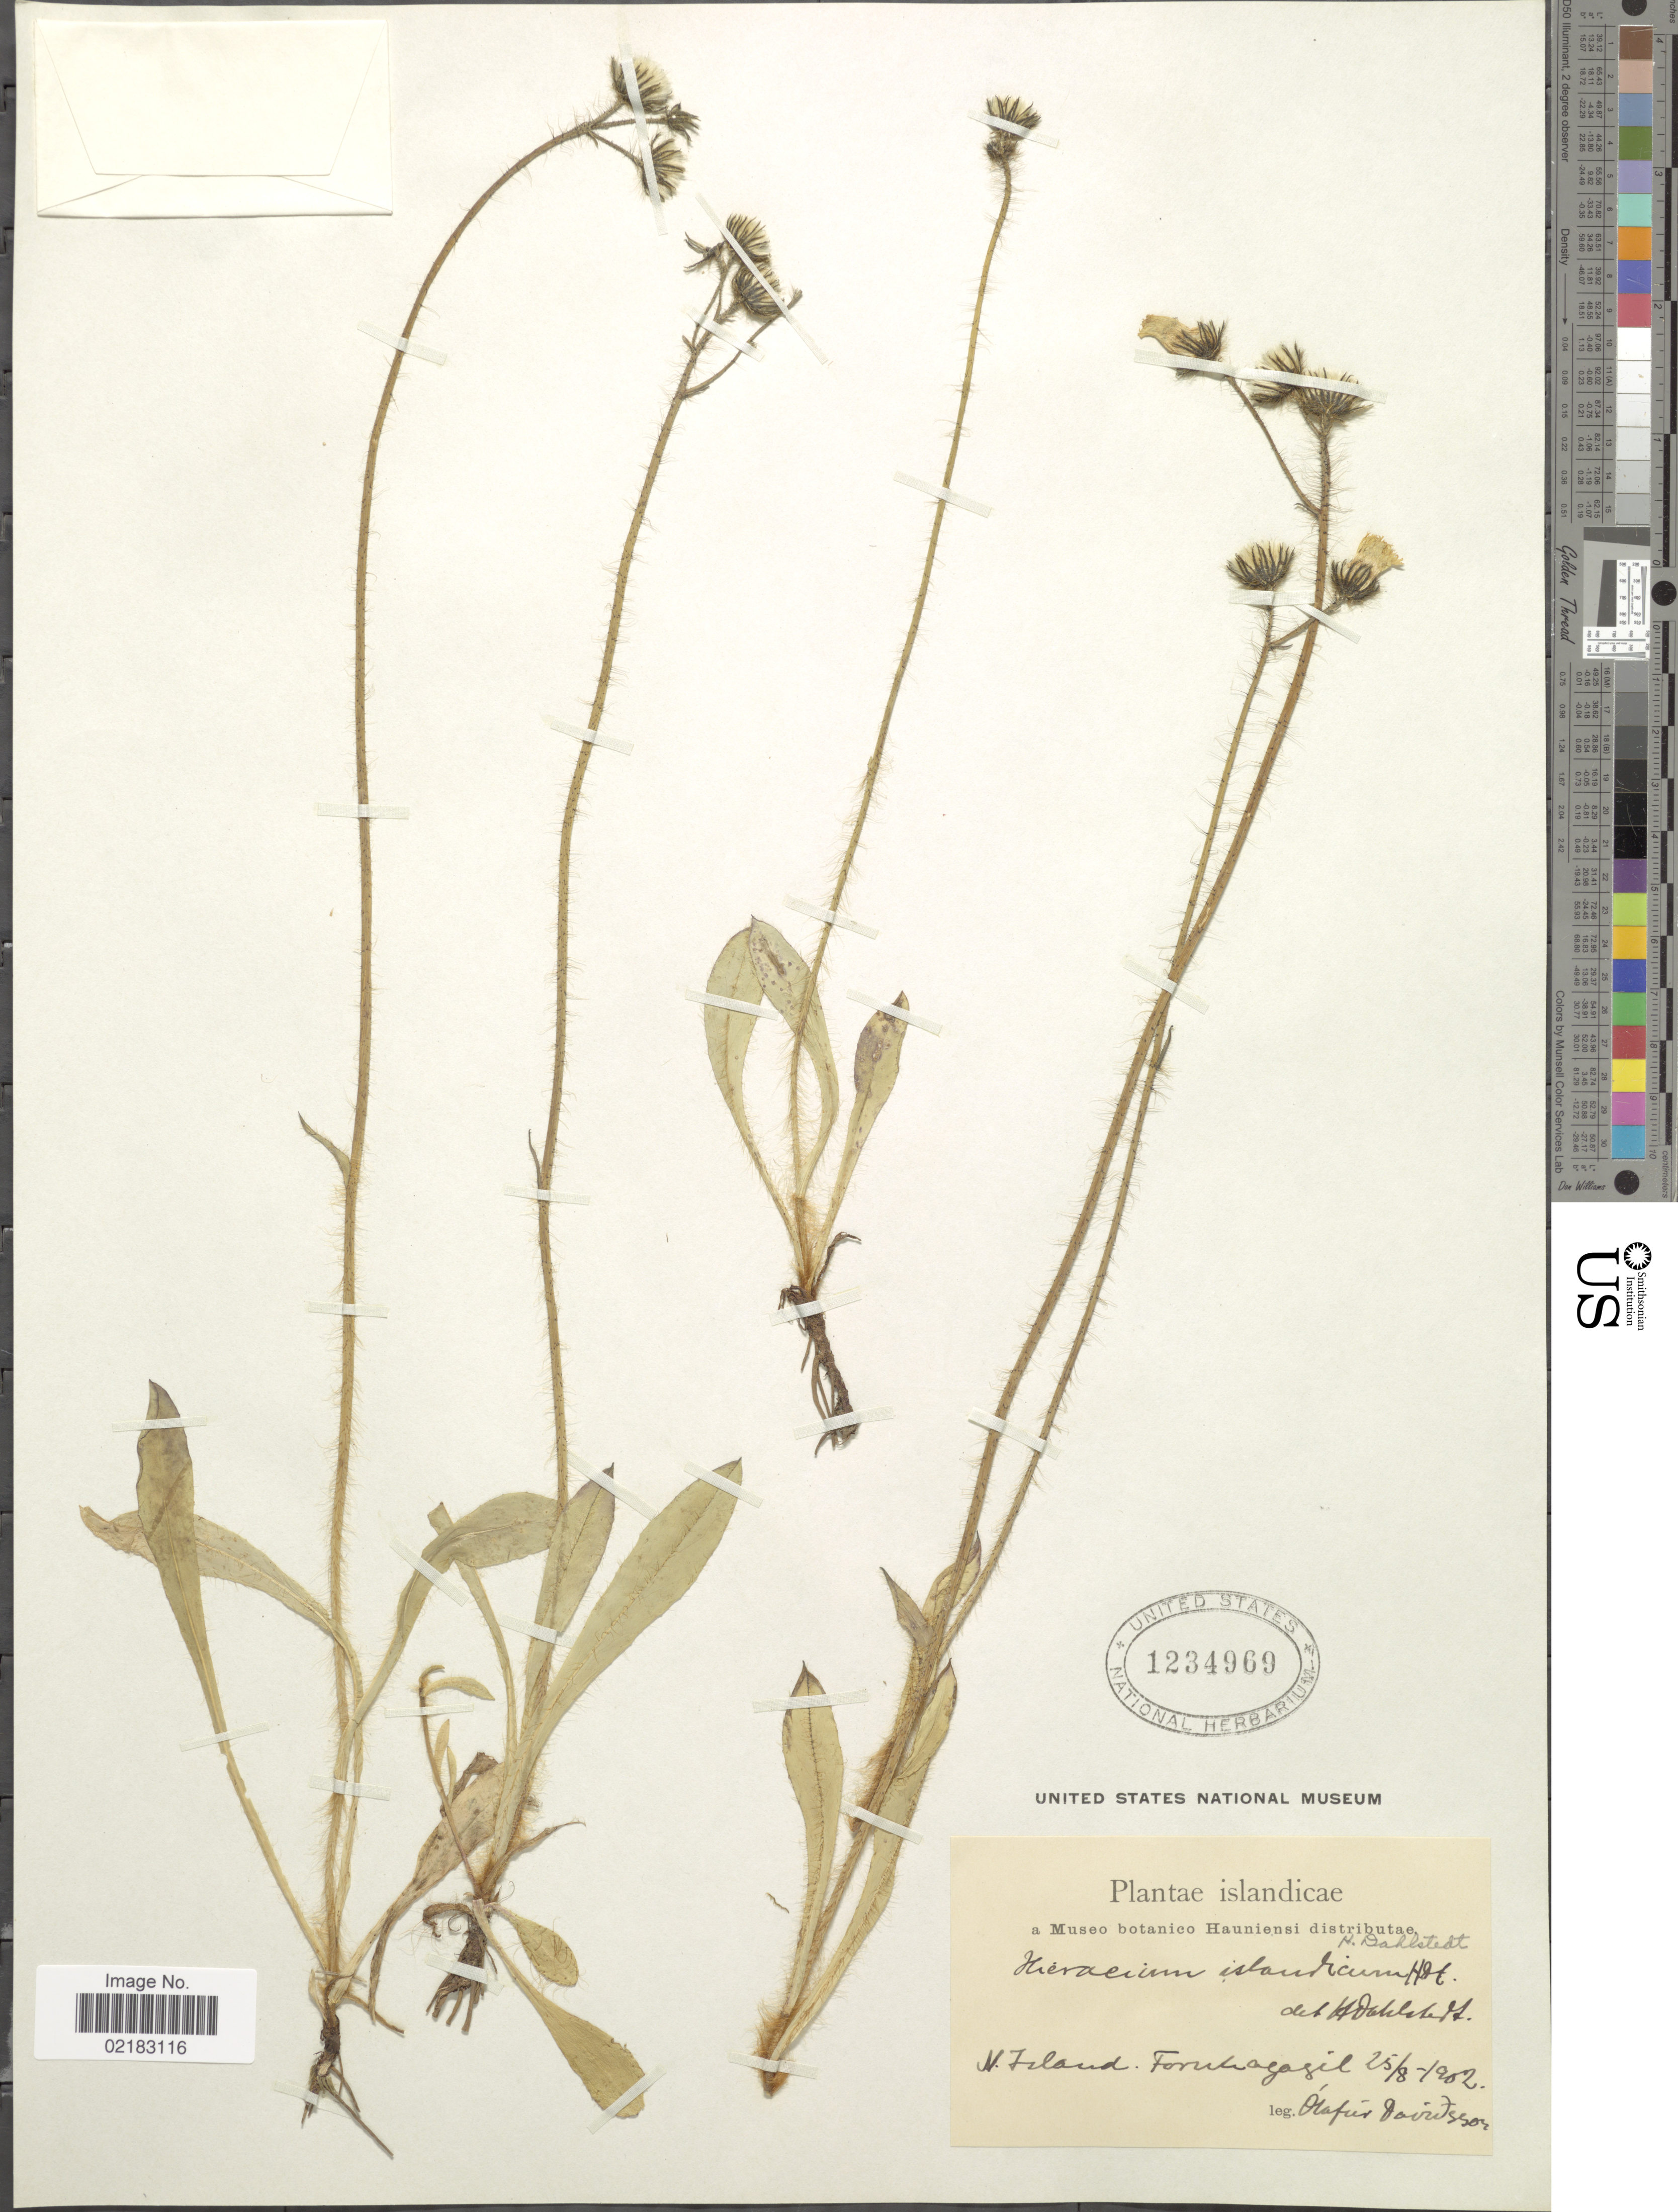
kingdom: Plantae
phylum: Tracheophyta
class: Magnoliopsida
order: Asterales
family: Asteraceae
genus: Hieracium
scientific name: Hieracium islandicum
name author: (Lange) Dahlst.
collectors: O. Davidson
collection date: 1902-08-25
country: Iceland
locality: N.Island. Fornbagagil.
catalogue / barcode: US 1234969